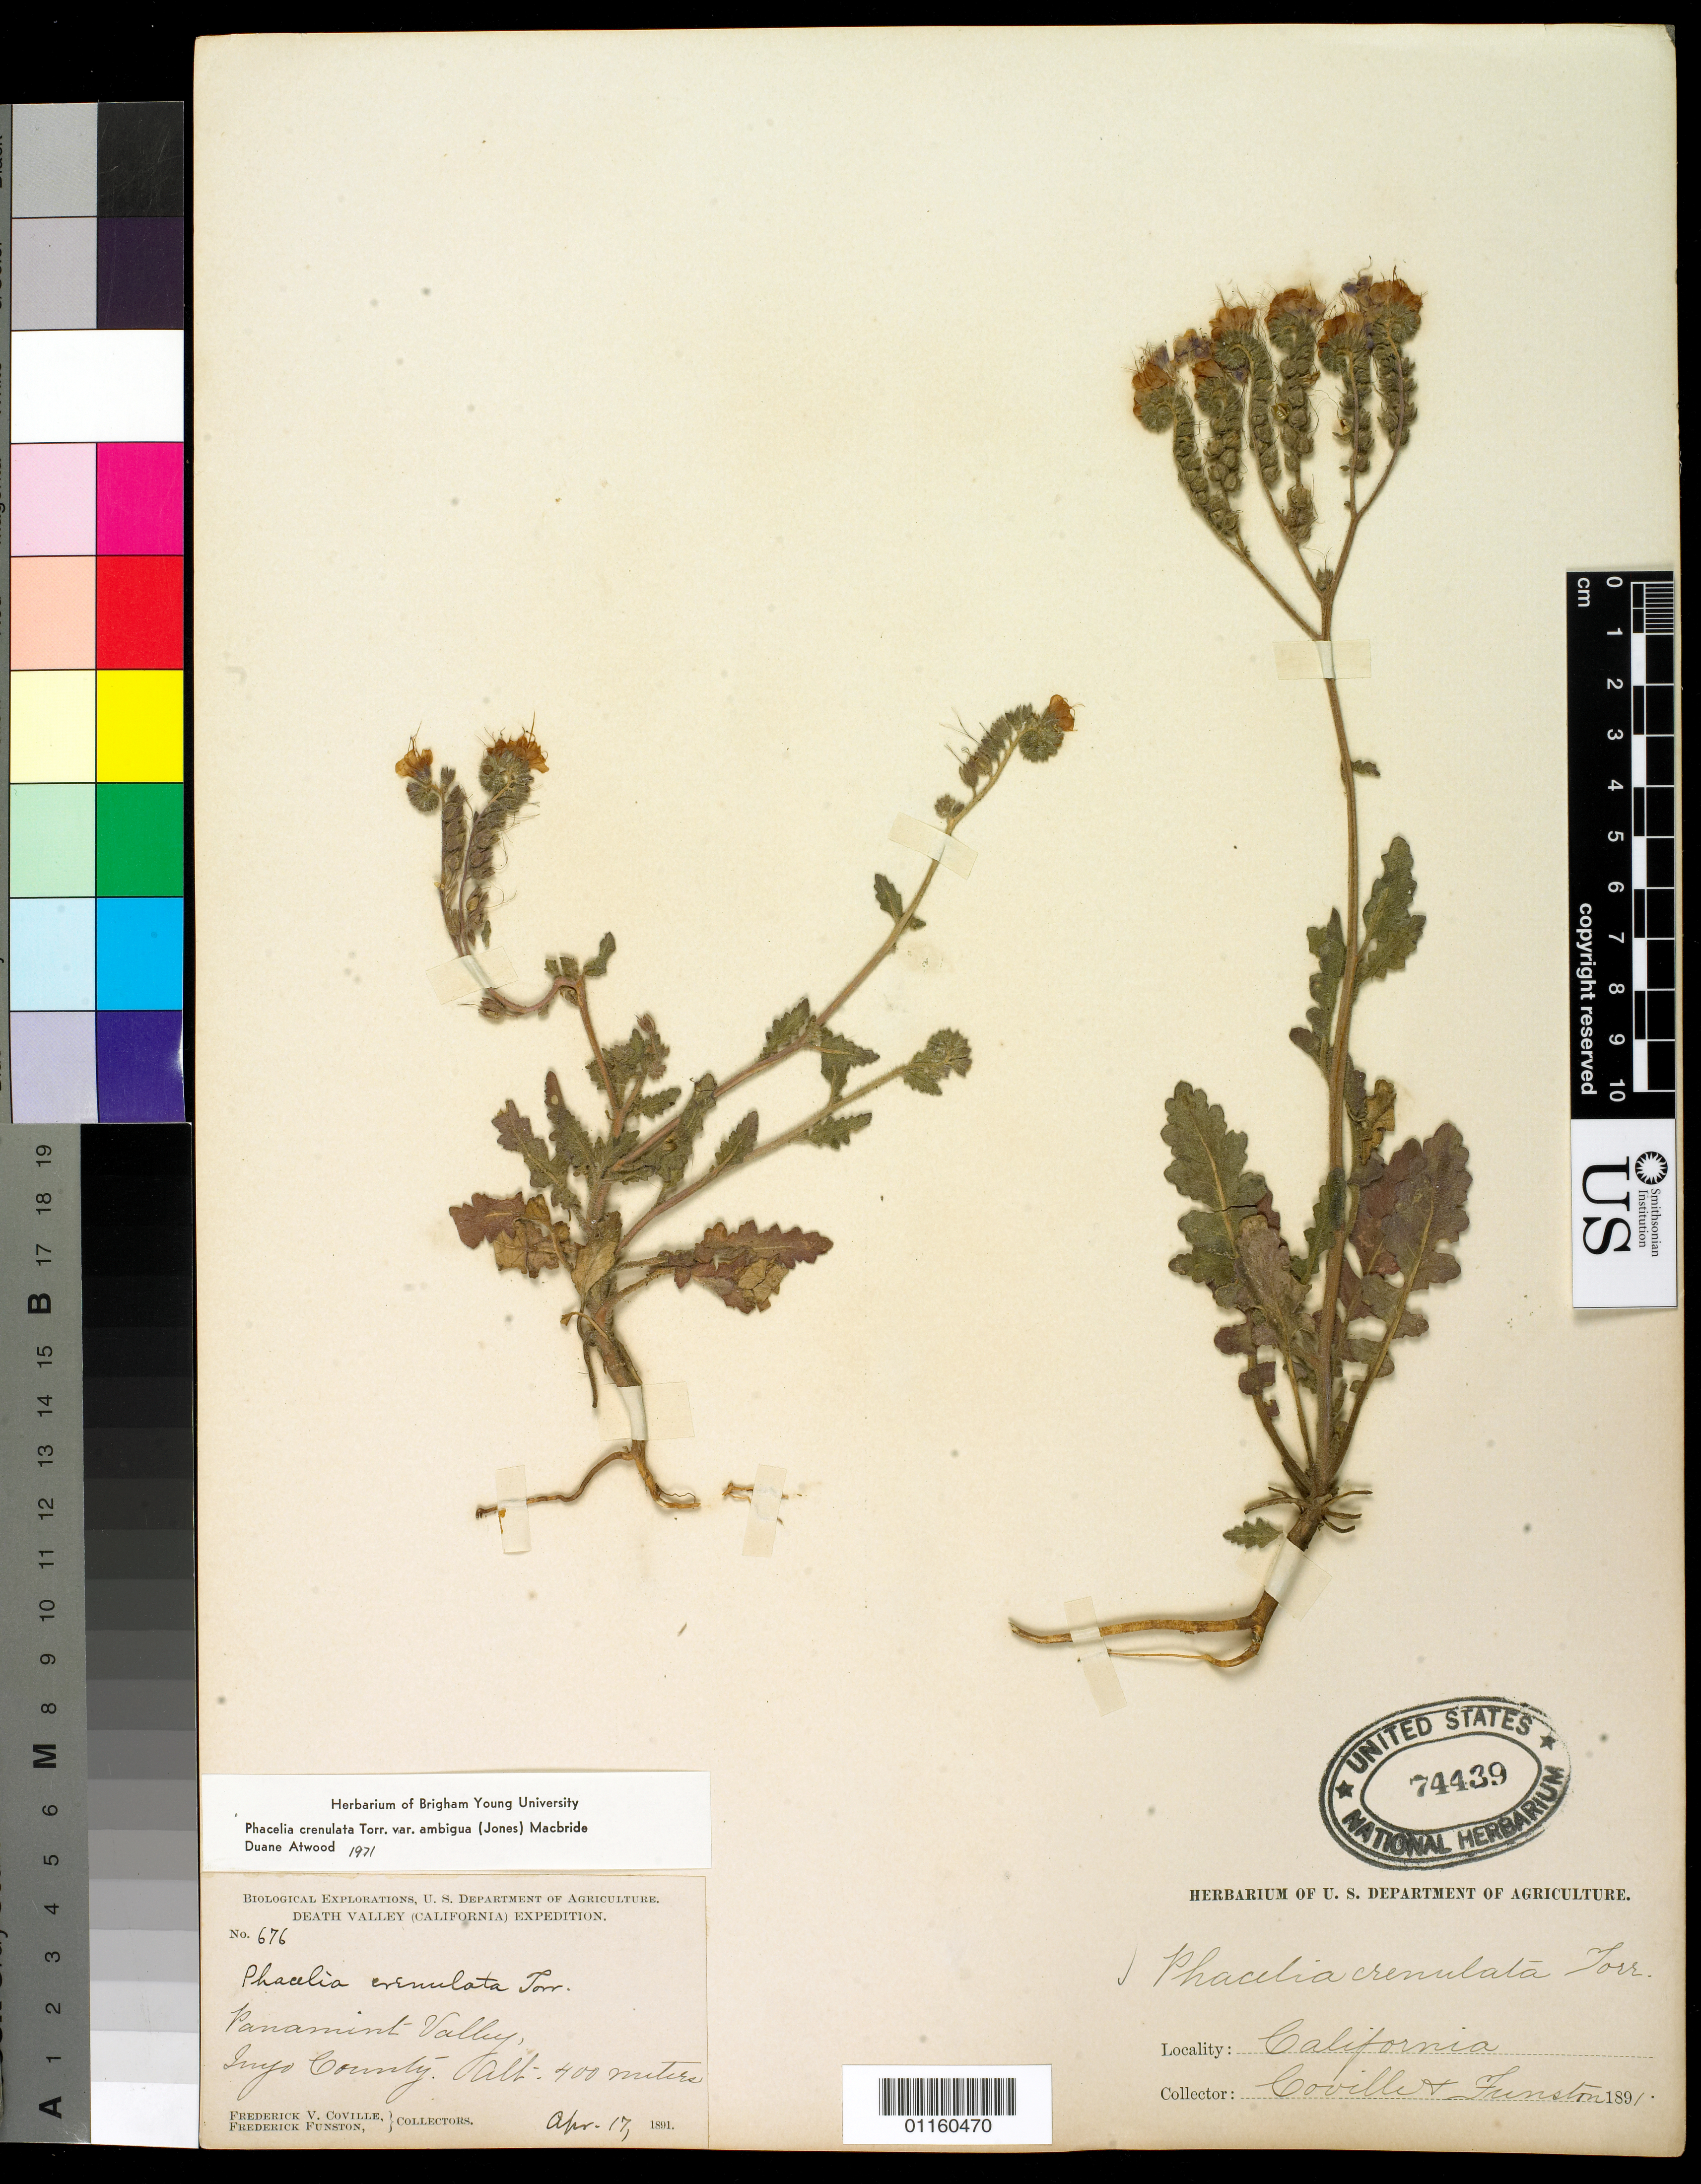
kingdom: Plantae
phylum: Tracheophyta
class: Magnoliopsida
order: Boraginales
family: Hydrophyllaceae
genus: Phacelia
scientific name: Phacelia crenulata var. ambigua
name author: (M.E. Jones) J.F. Macbr.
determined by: Atwood, D.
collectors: F. V. Coville & F. Funston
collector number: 676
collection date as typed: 17 Apr 1891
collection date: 1891-04-17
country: United States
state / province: California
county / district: Inyo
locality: Panamint Valley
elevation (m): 400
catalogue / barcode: US 74439